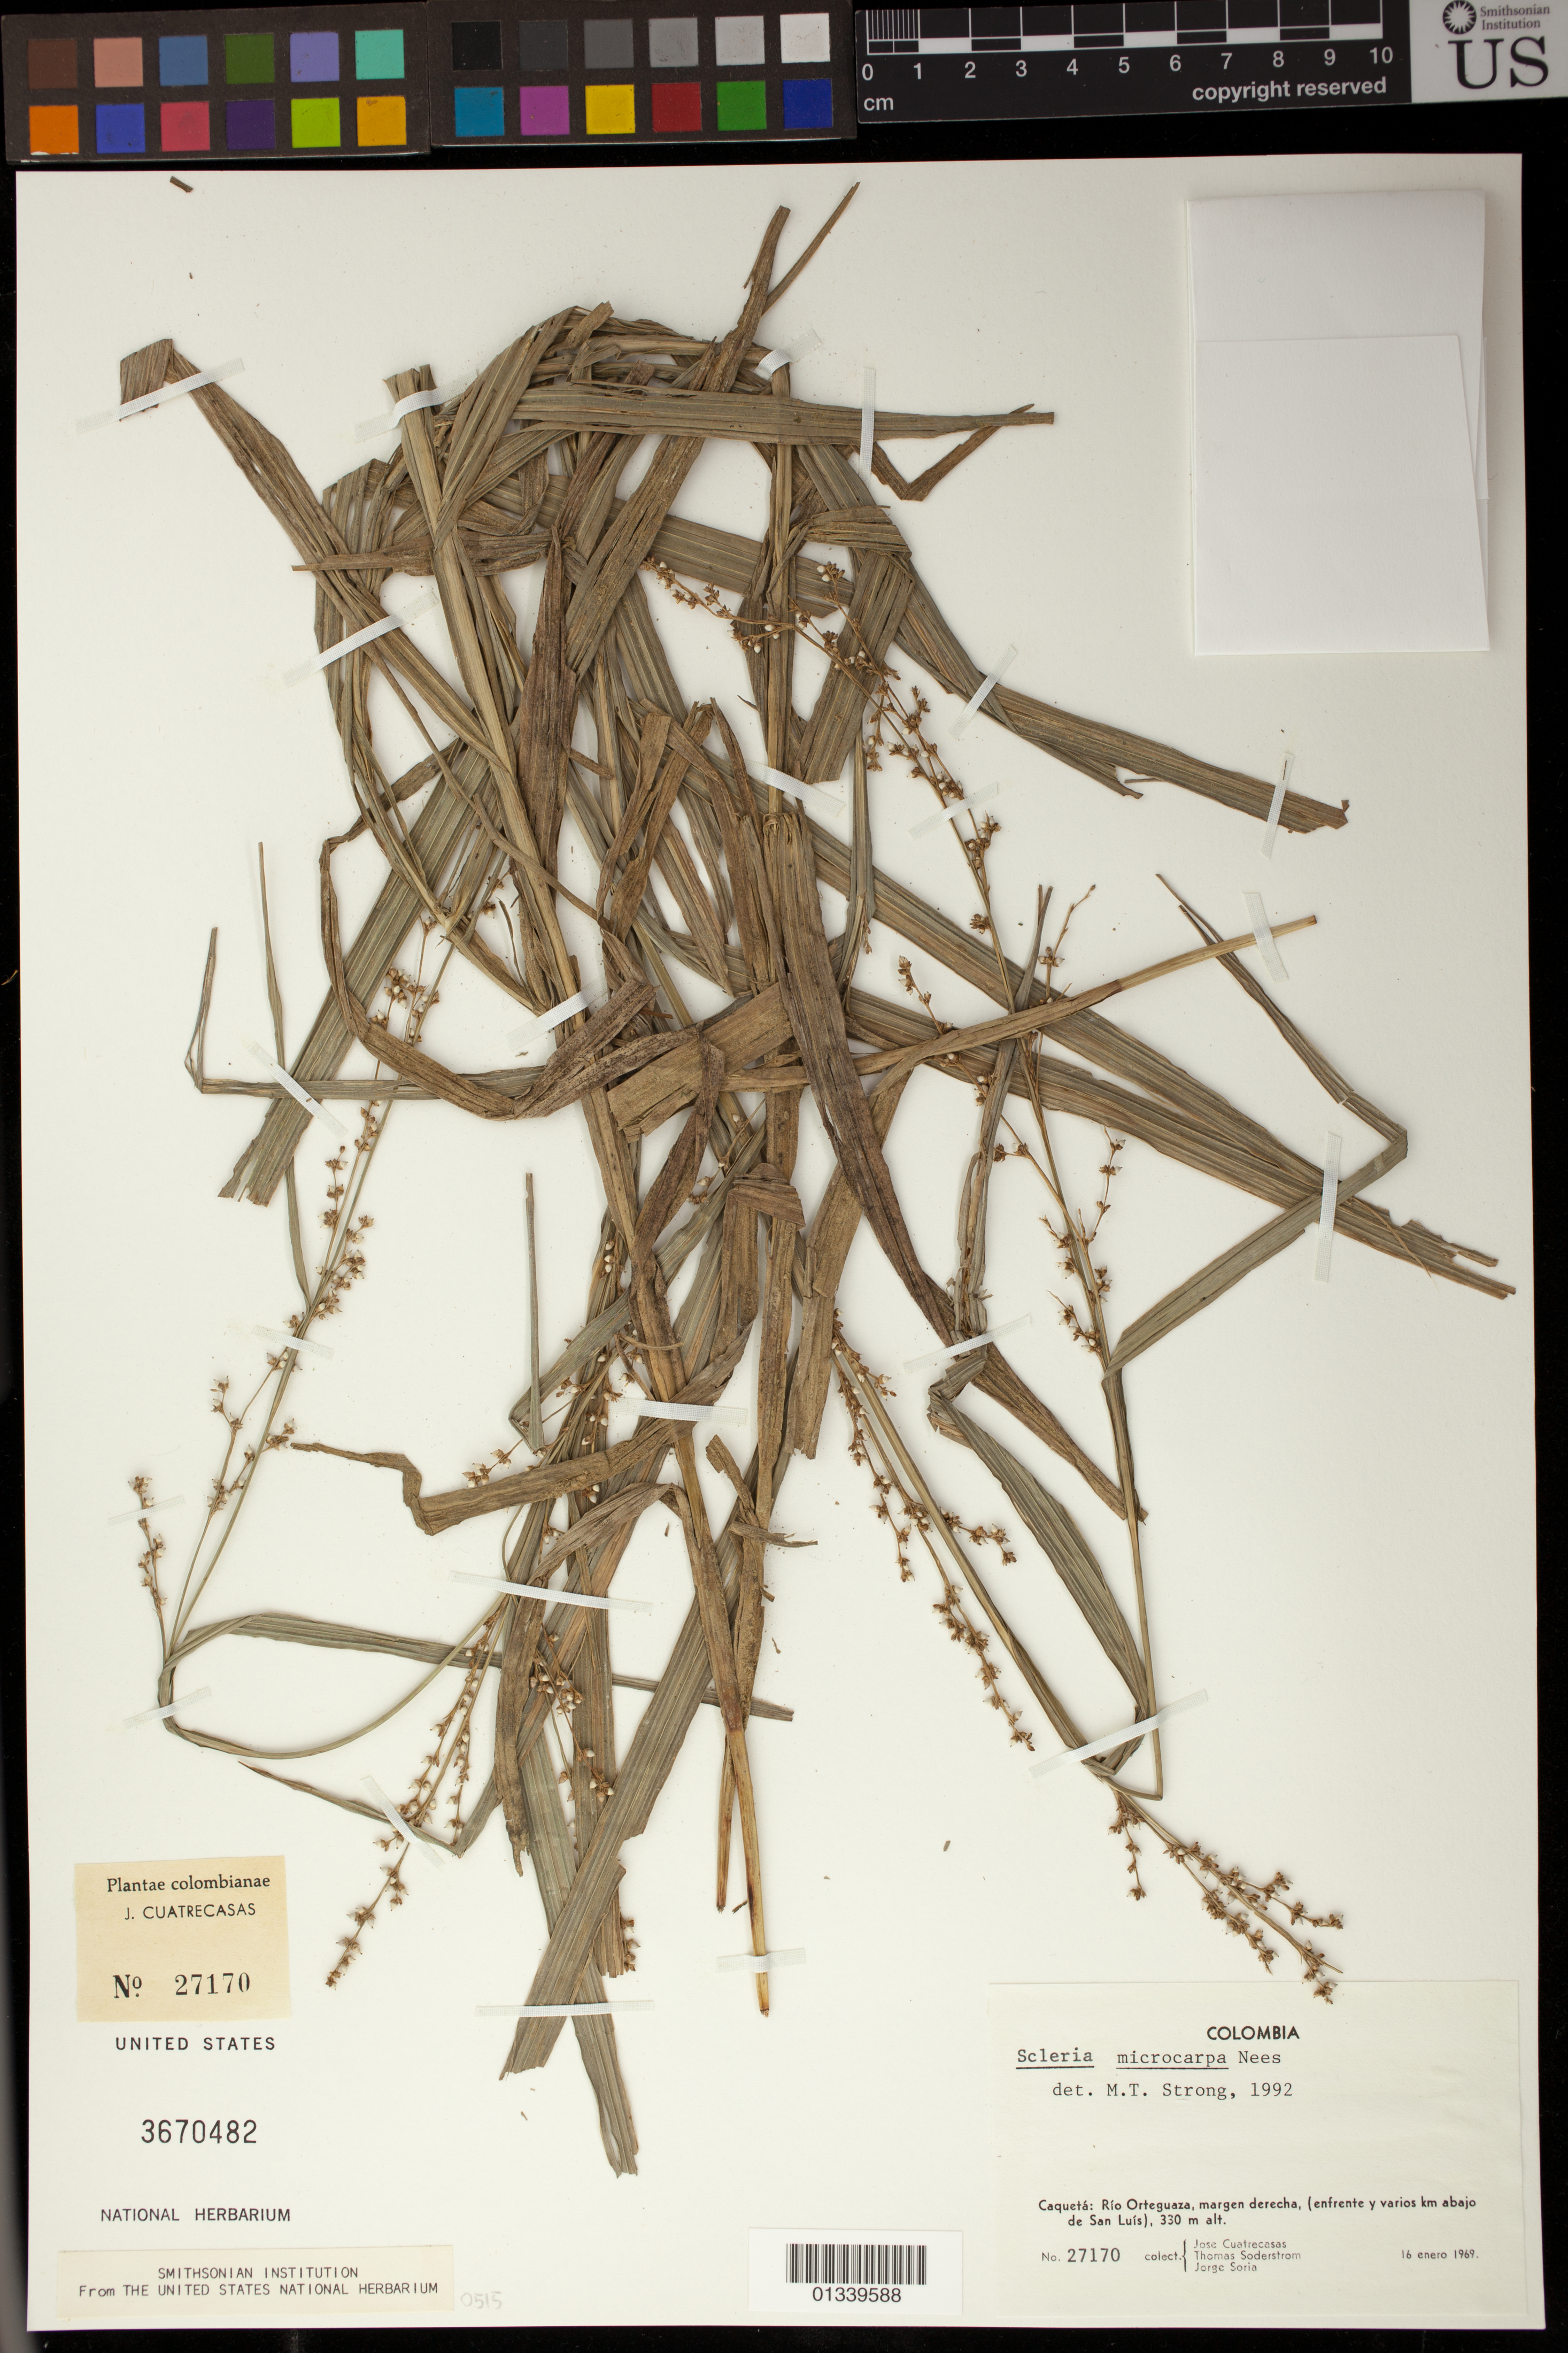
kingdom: Plantae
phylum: Tracheophyta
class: Liliopsida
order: Poales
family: Cyperaceae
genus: Scleria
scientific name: Scleria microcarpa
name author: Nees ex Kunth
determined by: Strong, M. T., (US), Smithsonian Institution - National Museum of Natural History (UNITED STATES)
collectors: J. Cuatrecasas, T. R. Soderstrom & J. Soria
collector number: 27170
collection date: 1969-01-16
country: Colombia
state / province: Caqueta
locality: Rio Ortequaza, margen derecha, (enfrente y varios km abajo de San Luis).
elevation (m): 330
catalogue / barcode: US 3670482